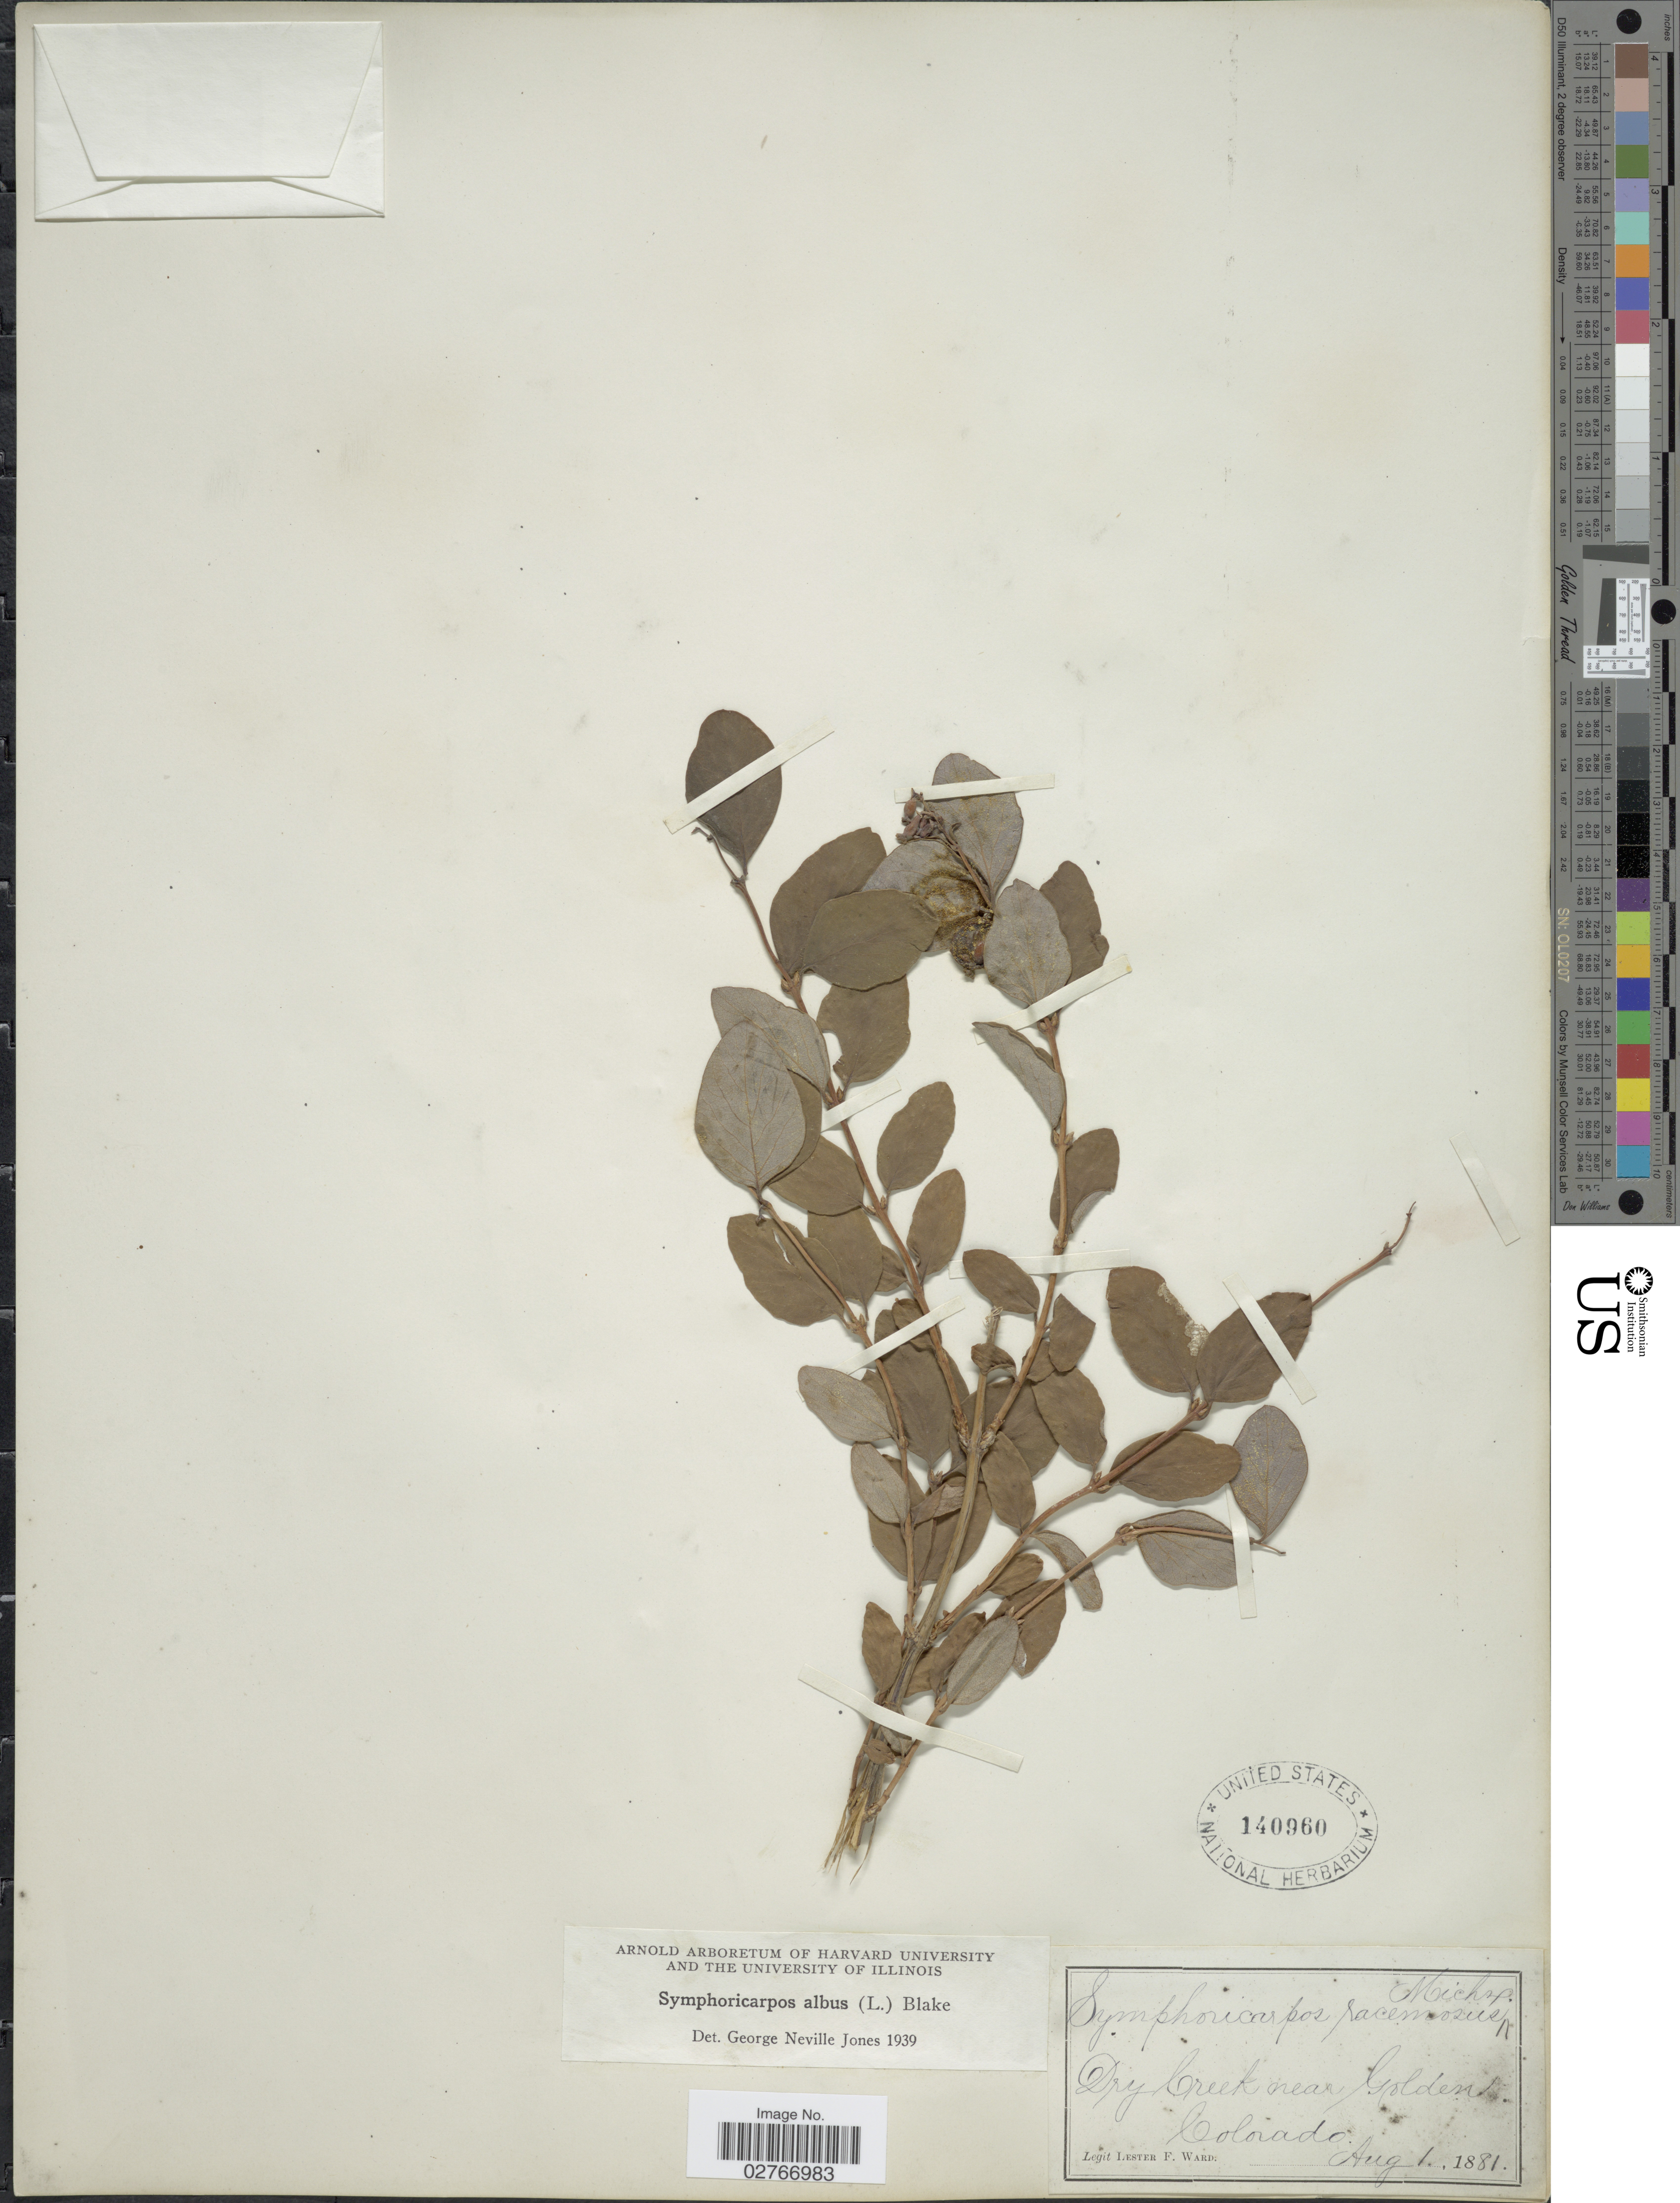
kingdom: Plantae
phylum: Tracheophyta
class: Magnoliopsida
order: Dipsacales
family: Caprifoliaceae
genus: Symphoricarpos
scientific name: Symphoricarpos albus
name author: (L.) S.F. Blake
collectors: L. F. Ward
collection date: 1881-08-01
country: United States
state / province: Colorado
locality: Dry Creek near Golden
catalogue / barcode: US 140960